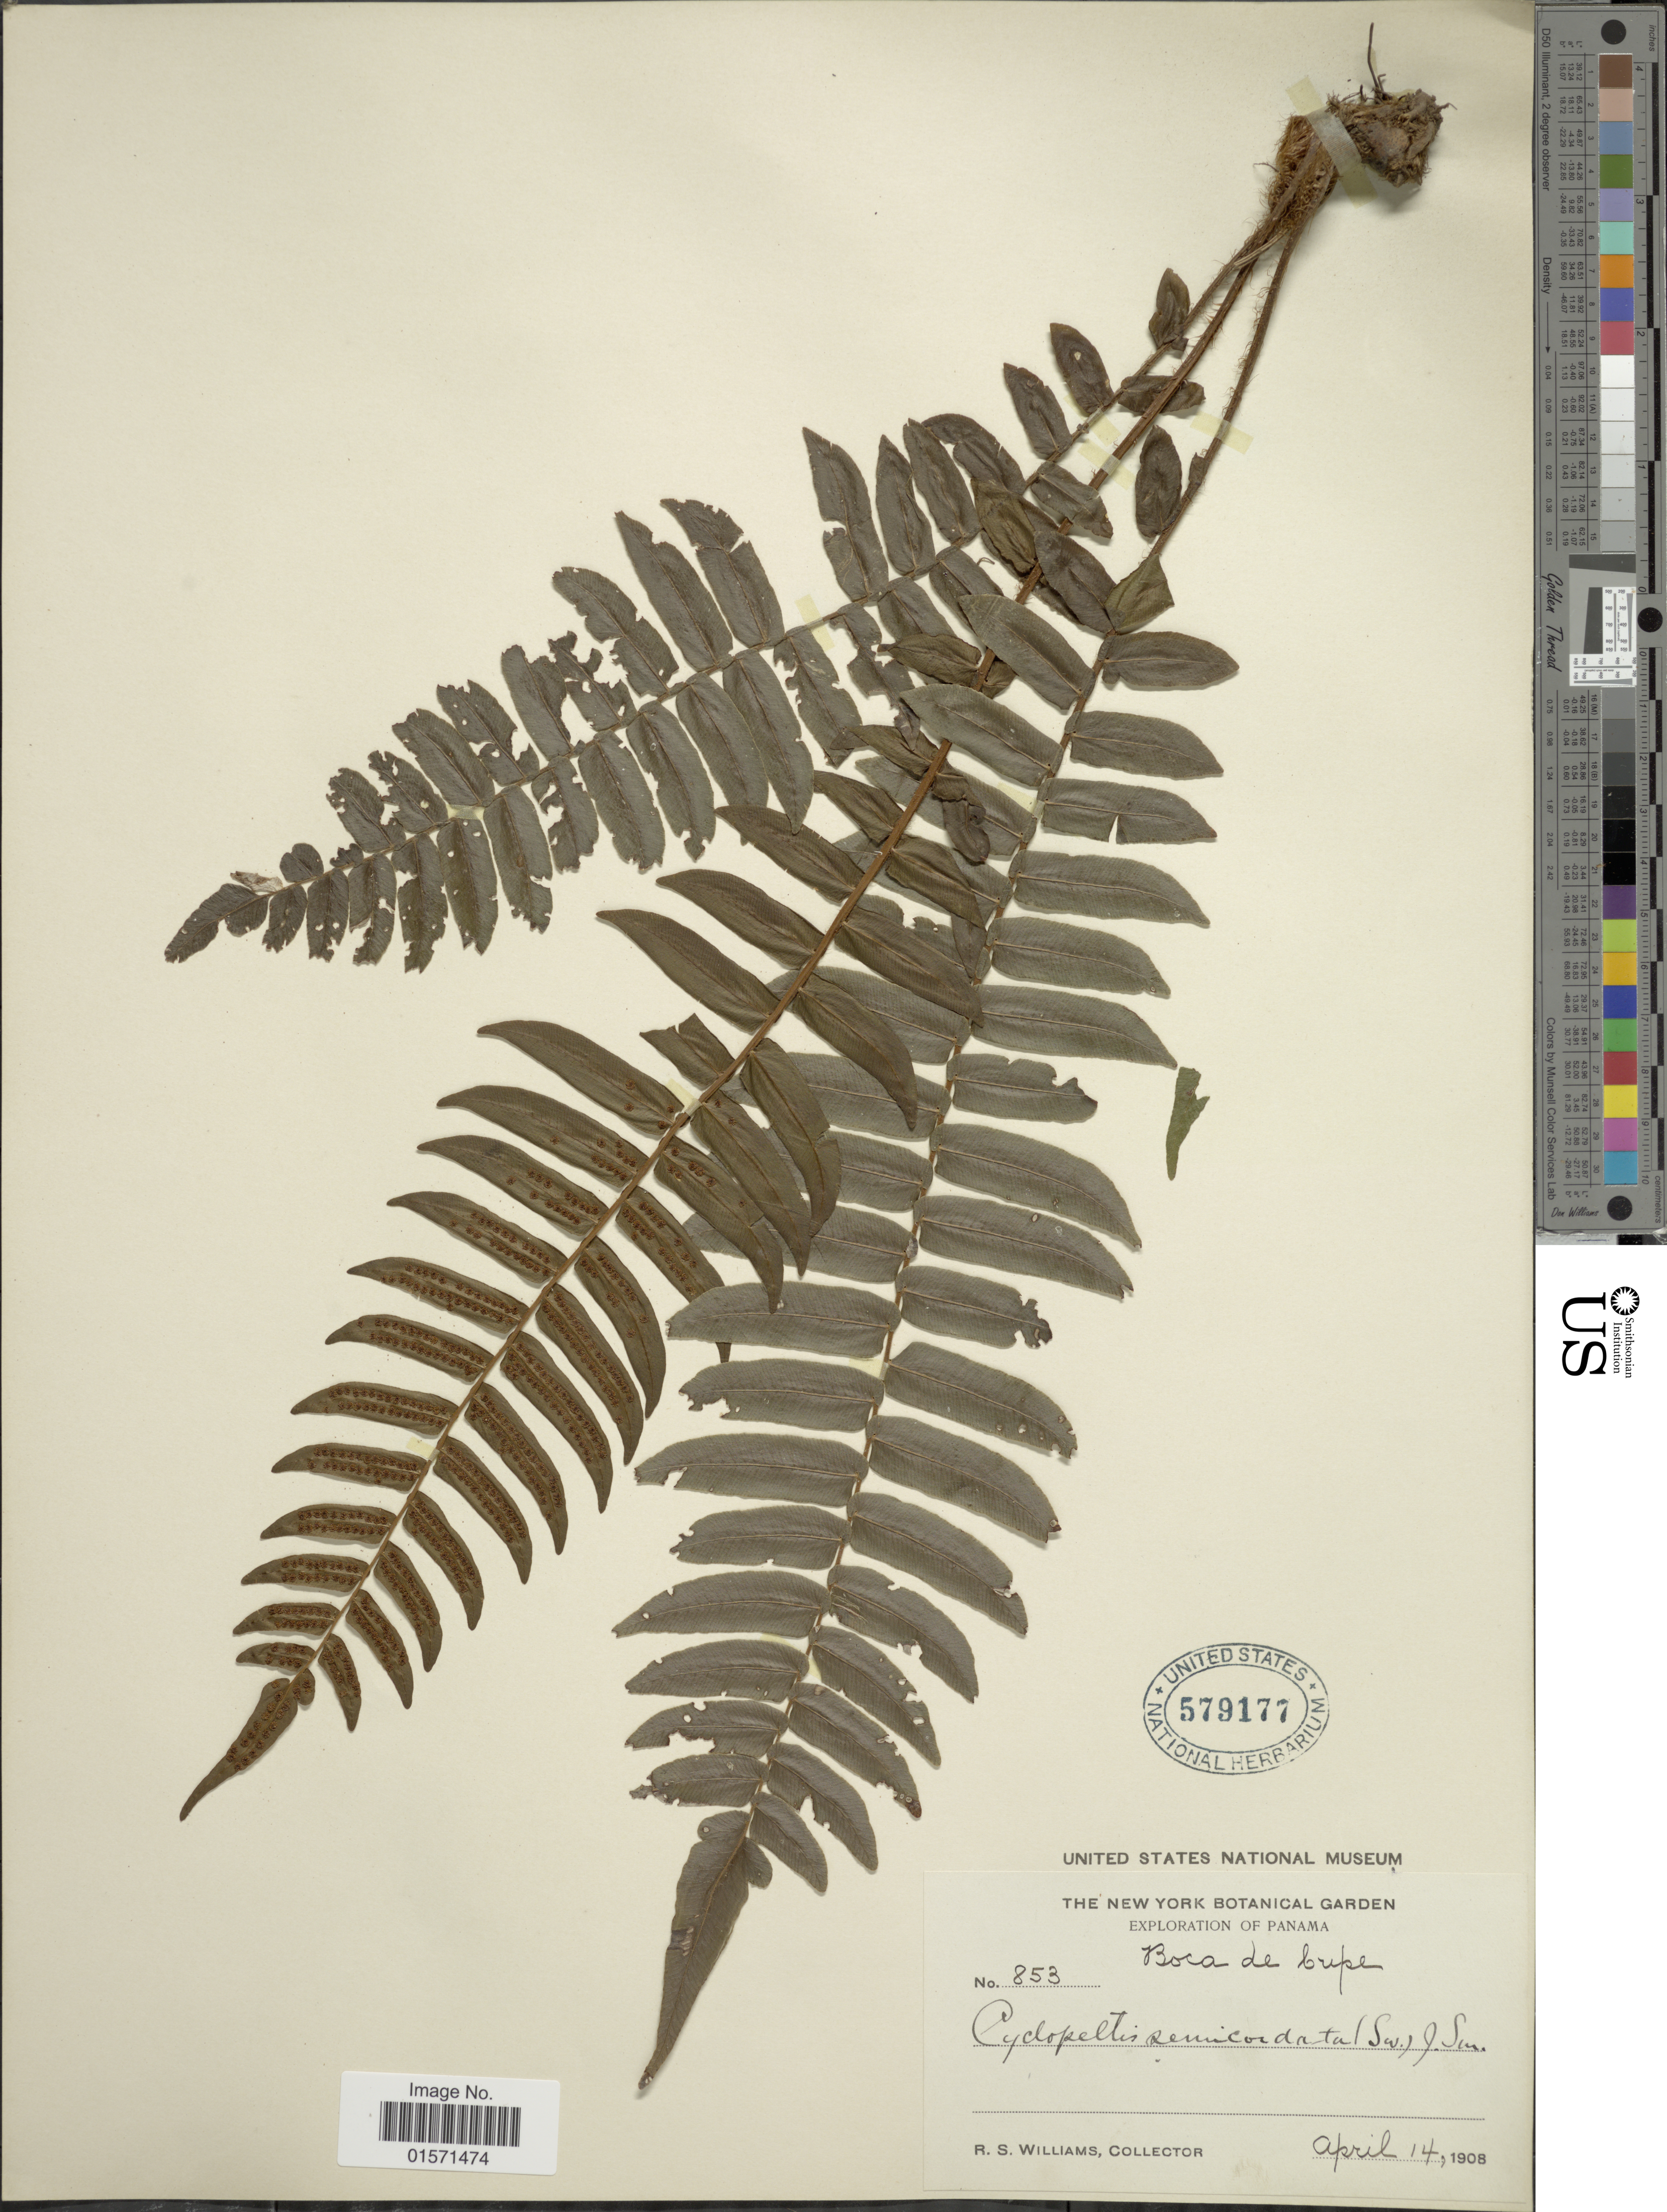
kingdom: Plantae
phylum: Tracheophyta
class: Polypodiopsida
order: Polypodiales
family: Lomariopsidaceae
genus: Cyclopeltis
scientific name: Cyclopeltis semicordata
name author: (Sw.) J. Sm.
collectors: R. S. Williams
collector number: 853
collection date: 1908-04-14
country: Panama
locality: Panama. Boca de Bripe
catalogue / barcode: US 579177